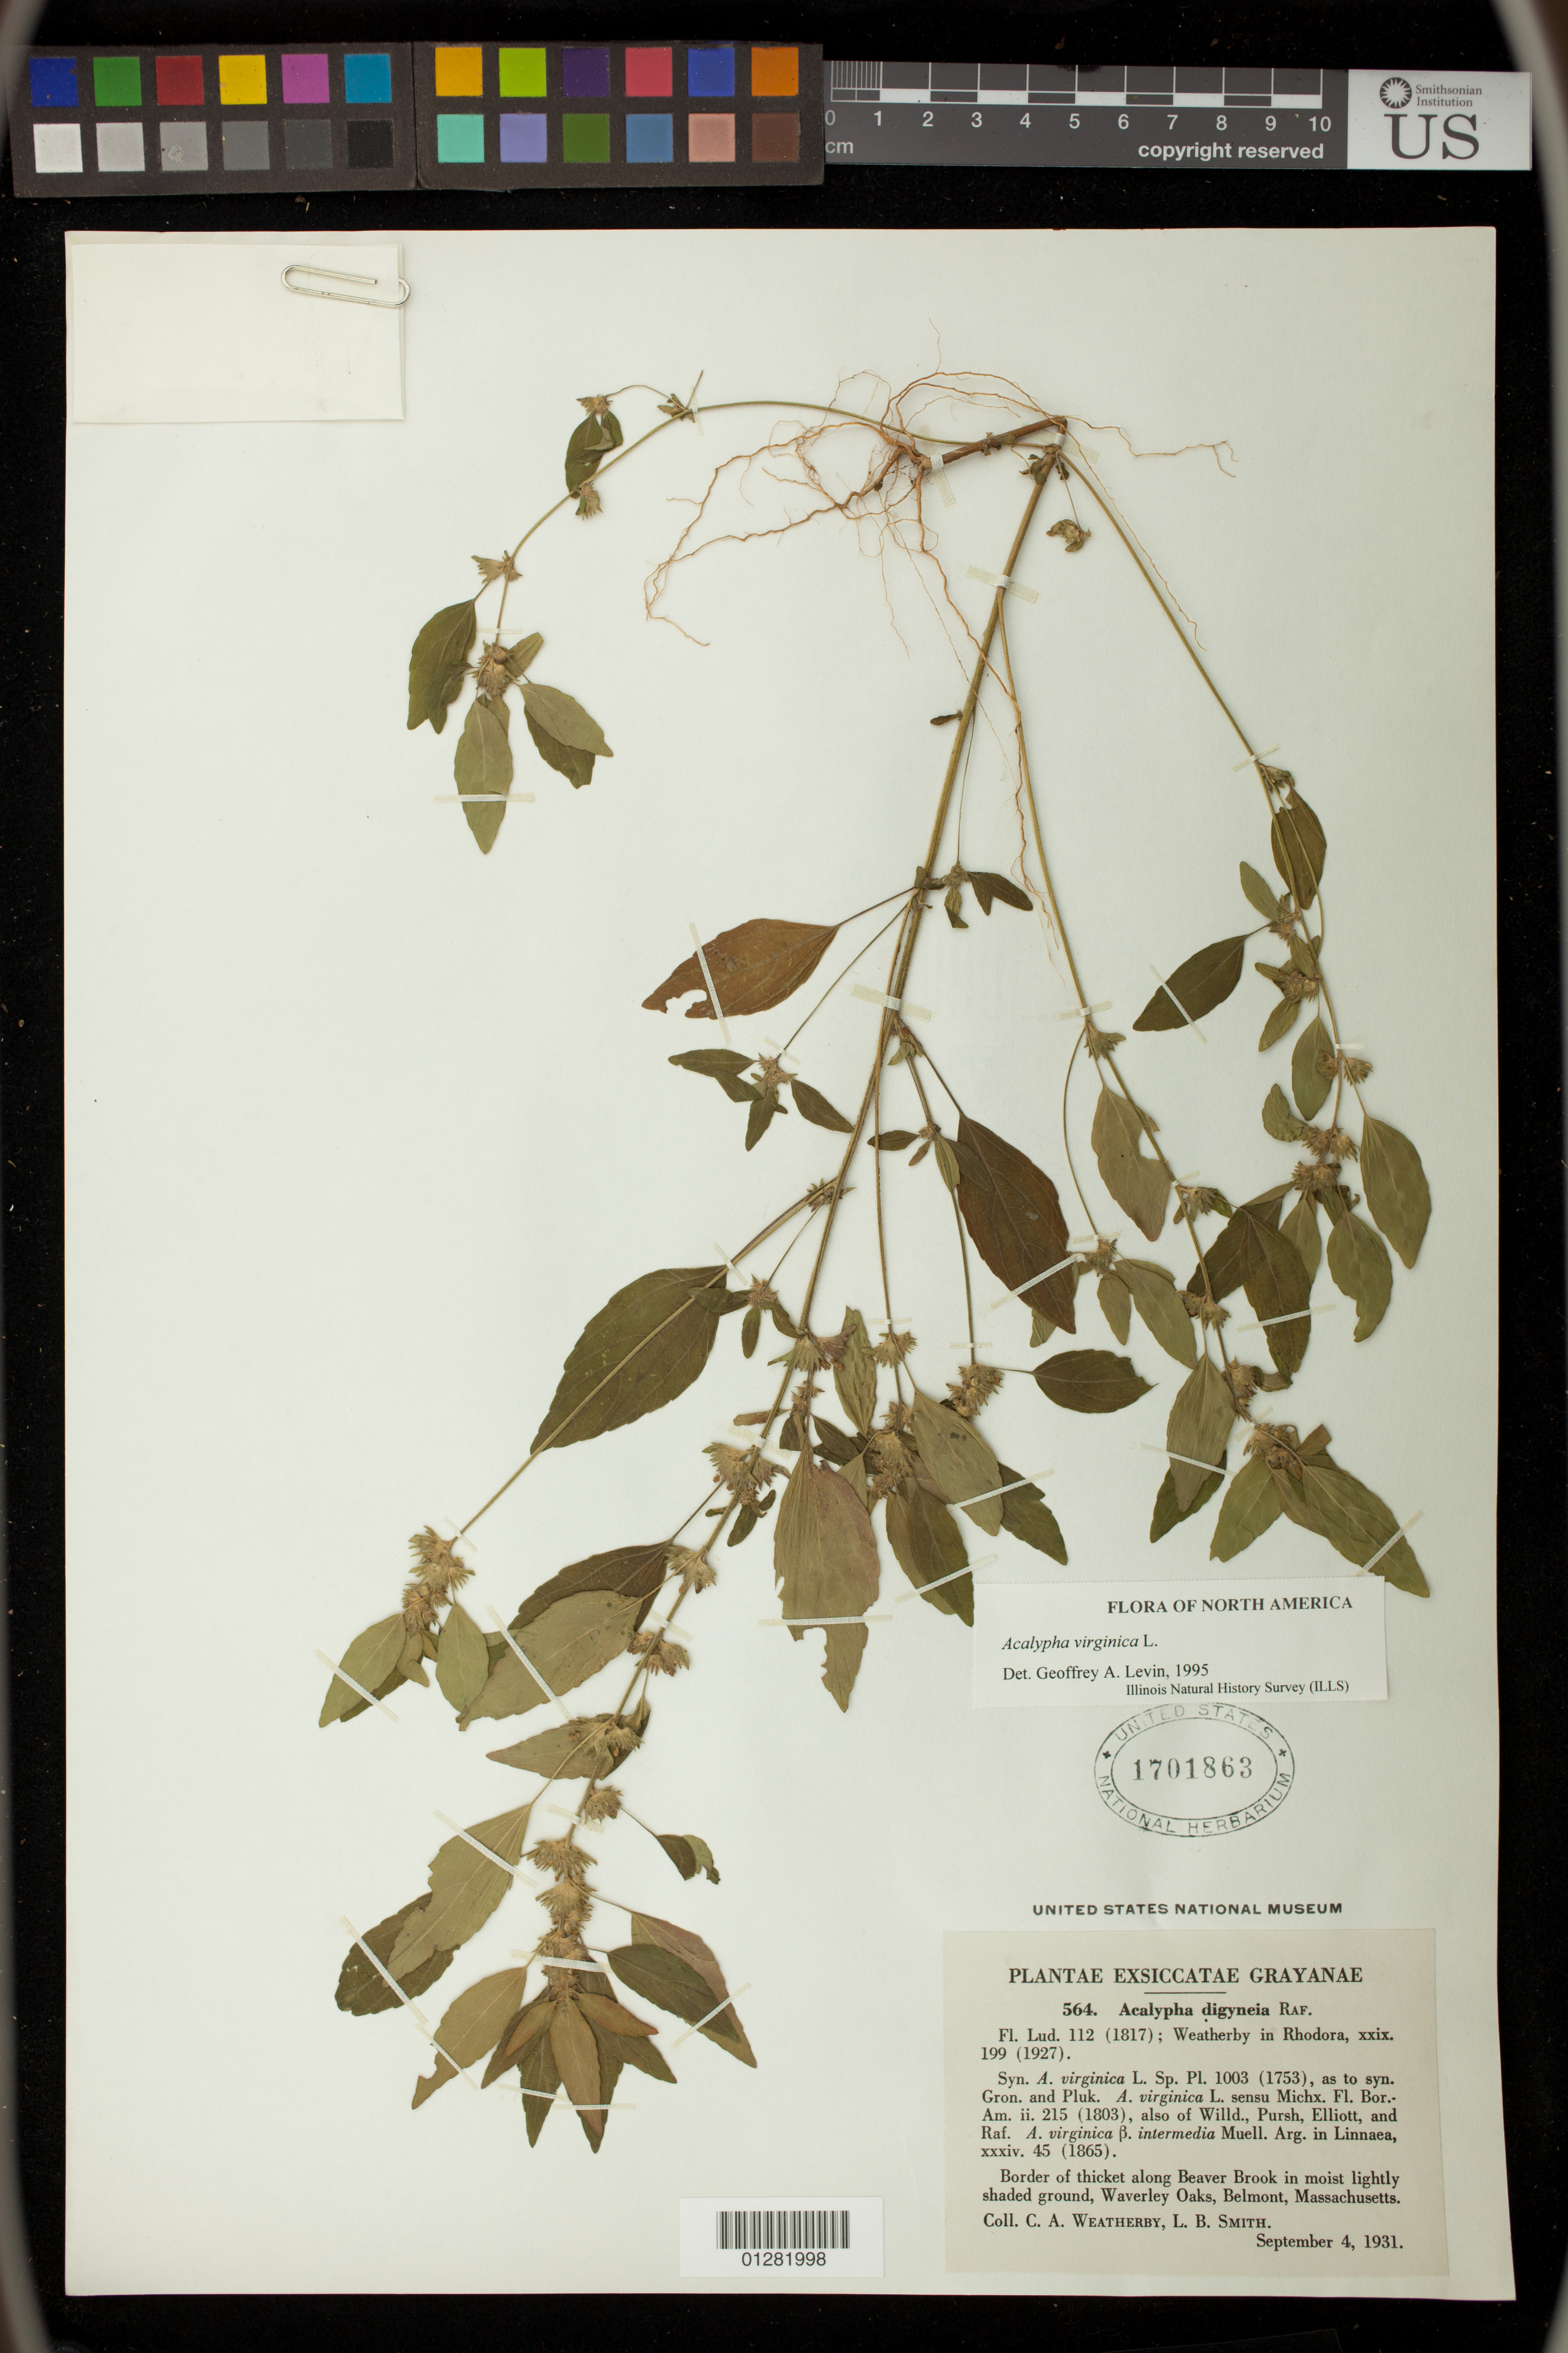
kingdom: Plantae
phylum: Tracheophyta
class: Magnoliopsida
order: Malpighiales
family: Euphorbiaceae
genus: Acalypha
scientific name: Acalypha virginica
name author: L.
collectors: C. A. Weatherby & L. Smith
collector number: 564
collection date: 1931-09-04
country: United States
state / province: Massachusetts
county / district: Middlesex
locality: Border of thicket along Beaver Brook in moist lightly shaded ground, Waverley Oaks, Belmont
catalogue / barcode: US 1701863